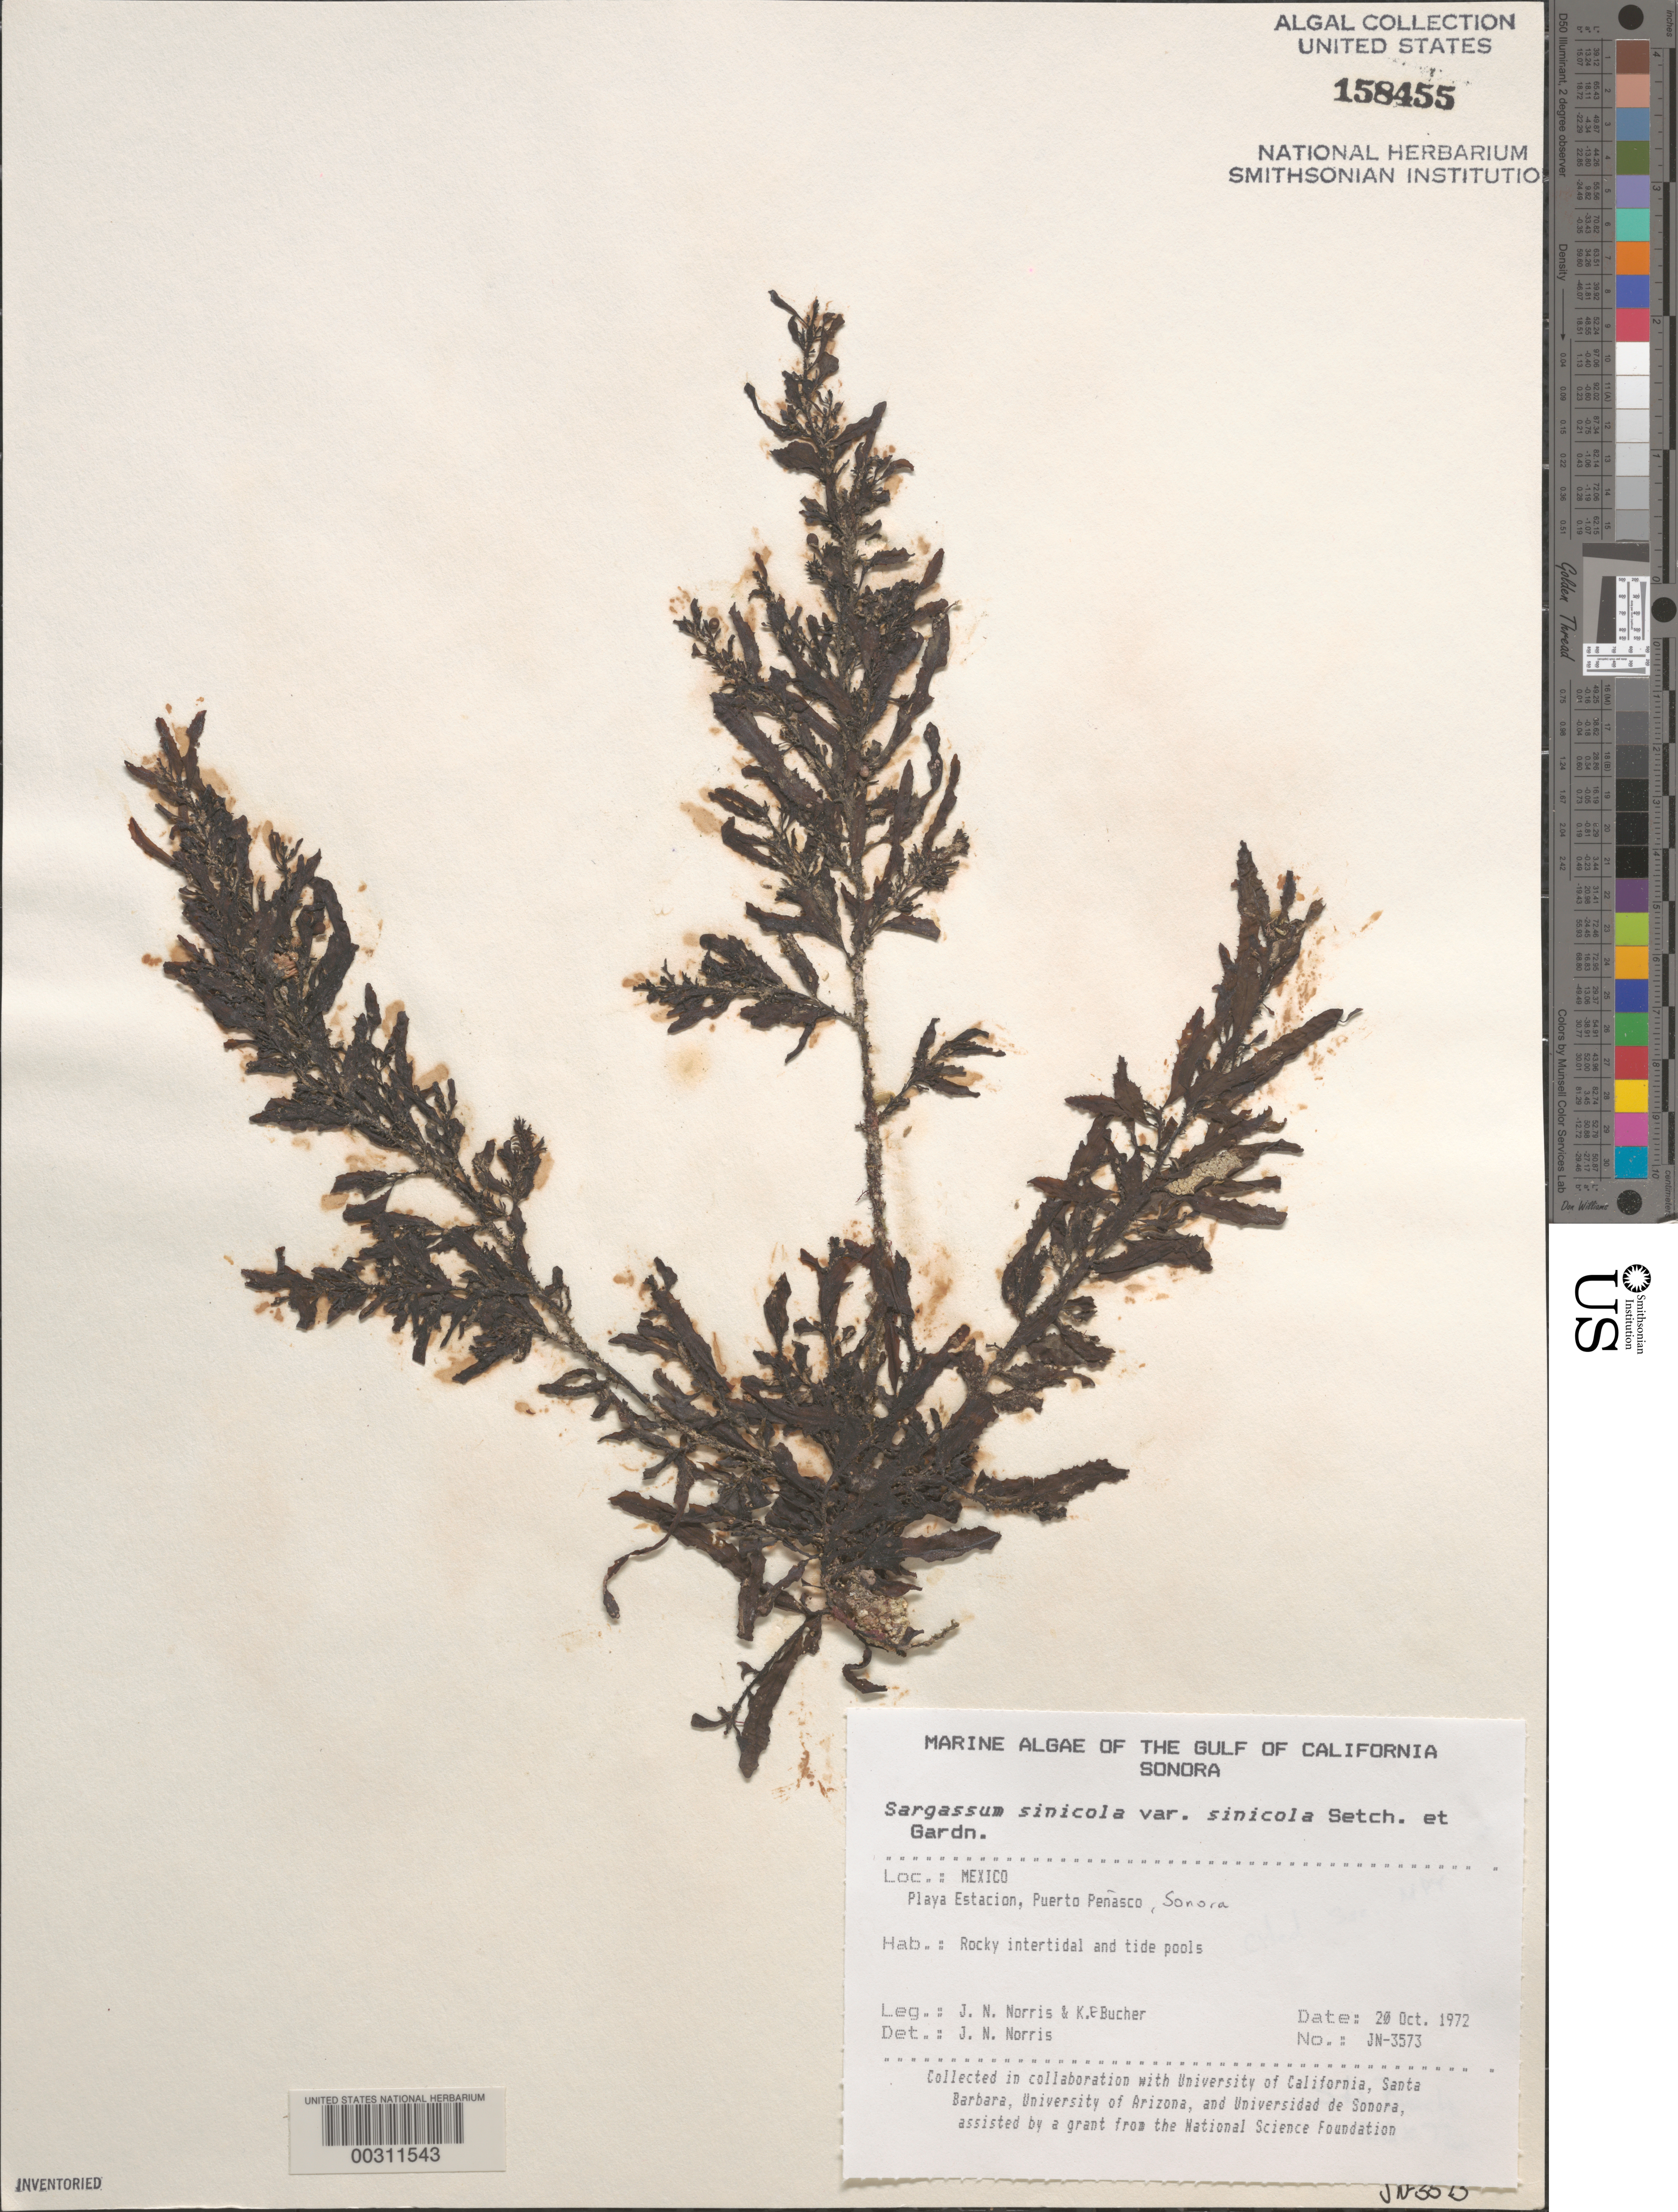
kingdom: Chromista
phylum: Ochrophyta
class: Phaeophyceae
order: Fucales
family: Sargassaceae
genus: Sargassum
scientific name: Sargassum sinicola var. sinicola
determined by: Norris, James N.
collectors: J. N. Norris & K. E. Bucher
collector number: JN-3573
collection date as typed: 20 Oct 1972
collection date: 1972-10-20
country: Mexico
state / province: Sonora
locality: Playa Estacion, Puerto Penasco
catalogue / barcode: US 158455